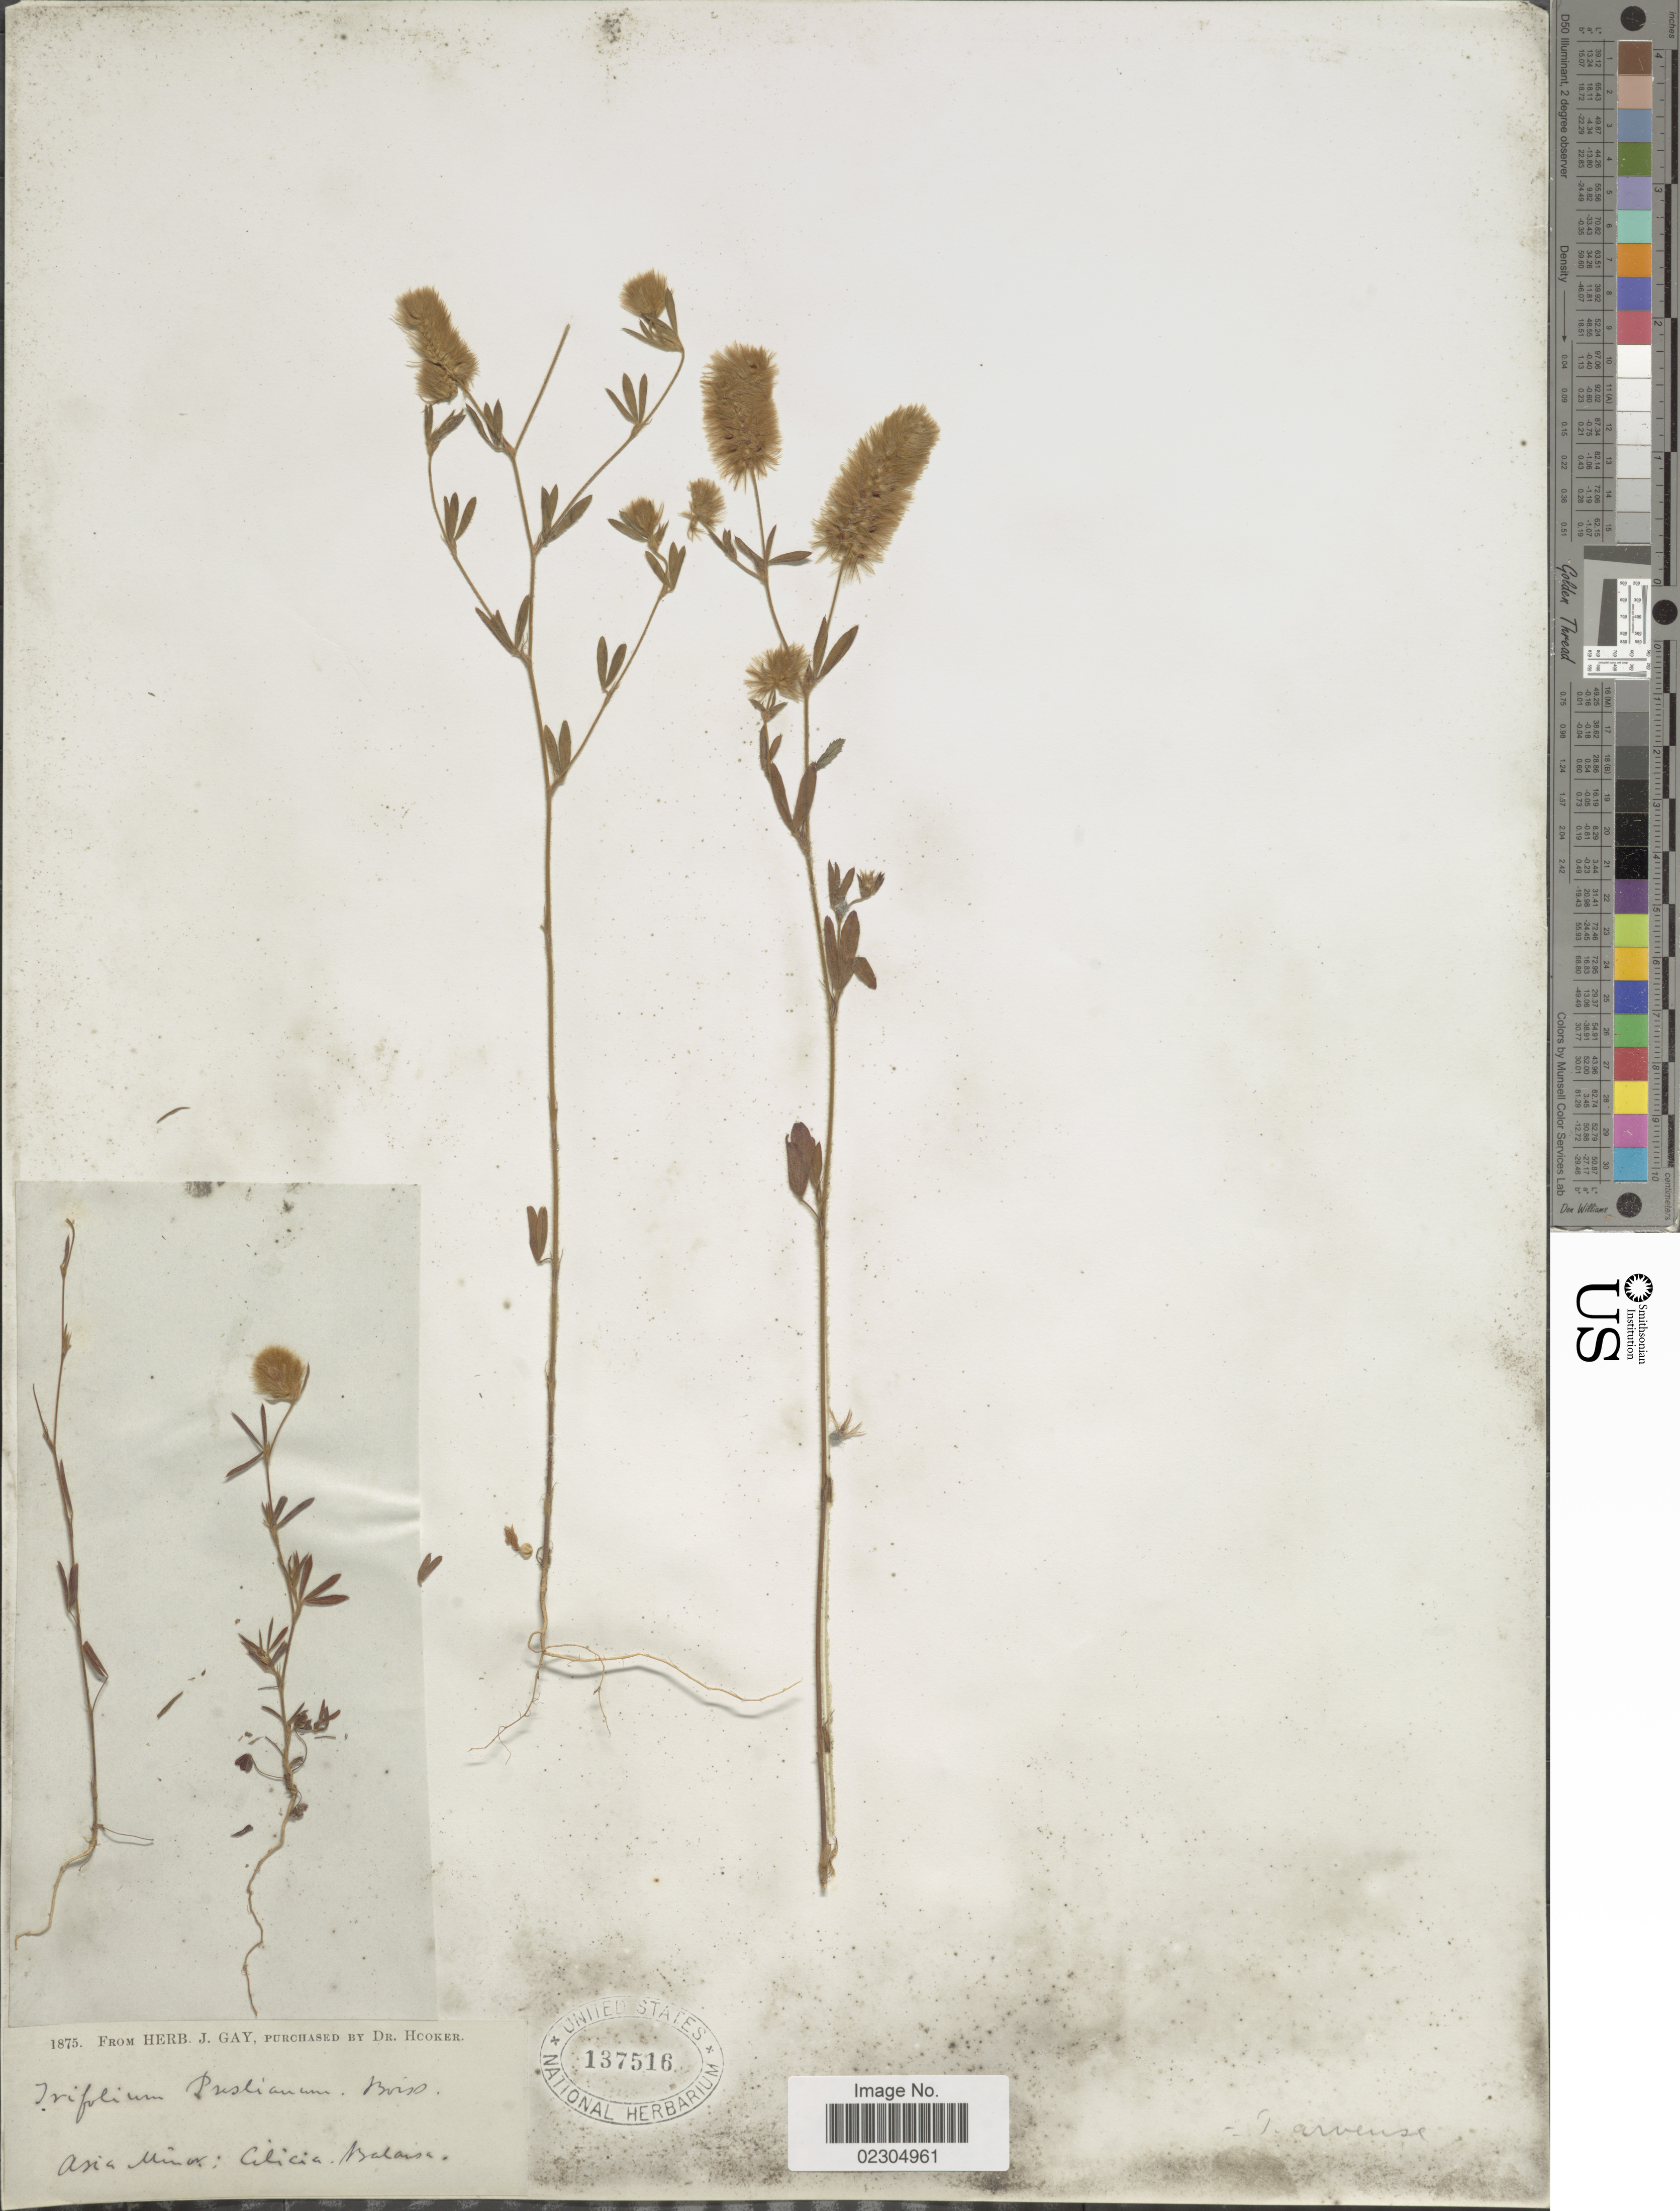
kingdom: Plantae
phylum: Tracheophyta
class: Magnoliopsida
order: Fabales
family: Fabaceae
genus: Trifolium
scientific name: Trifolium arvense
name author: L.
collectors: ex herb. J. Gay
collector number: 1875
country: Turkey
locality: Asia Minor: Cilicia. Balaisa.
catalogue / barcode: US 137516